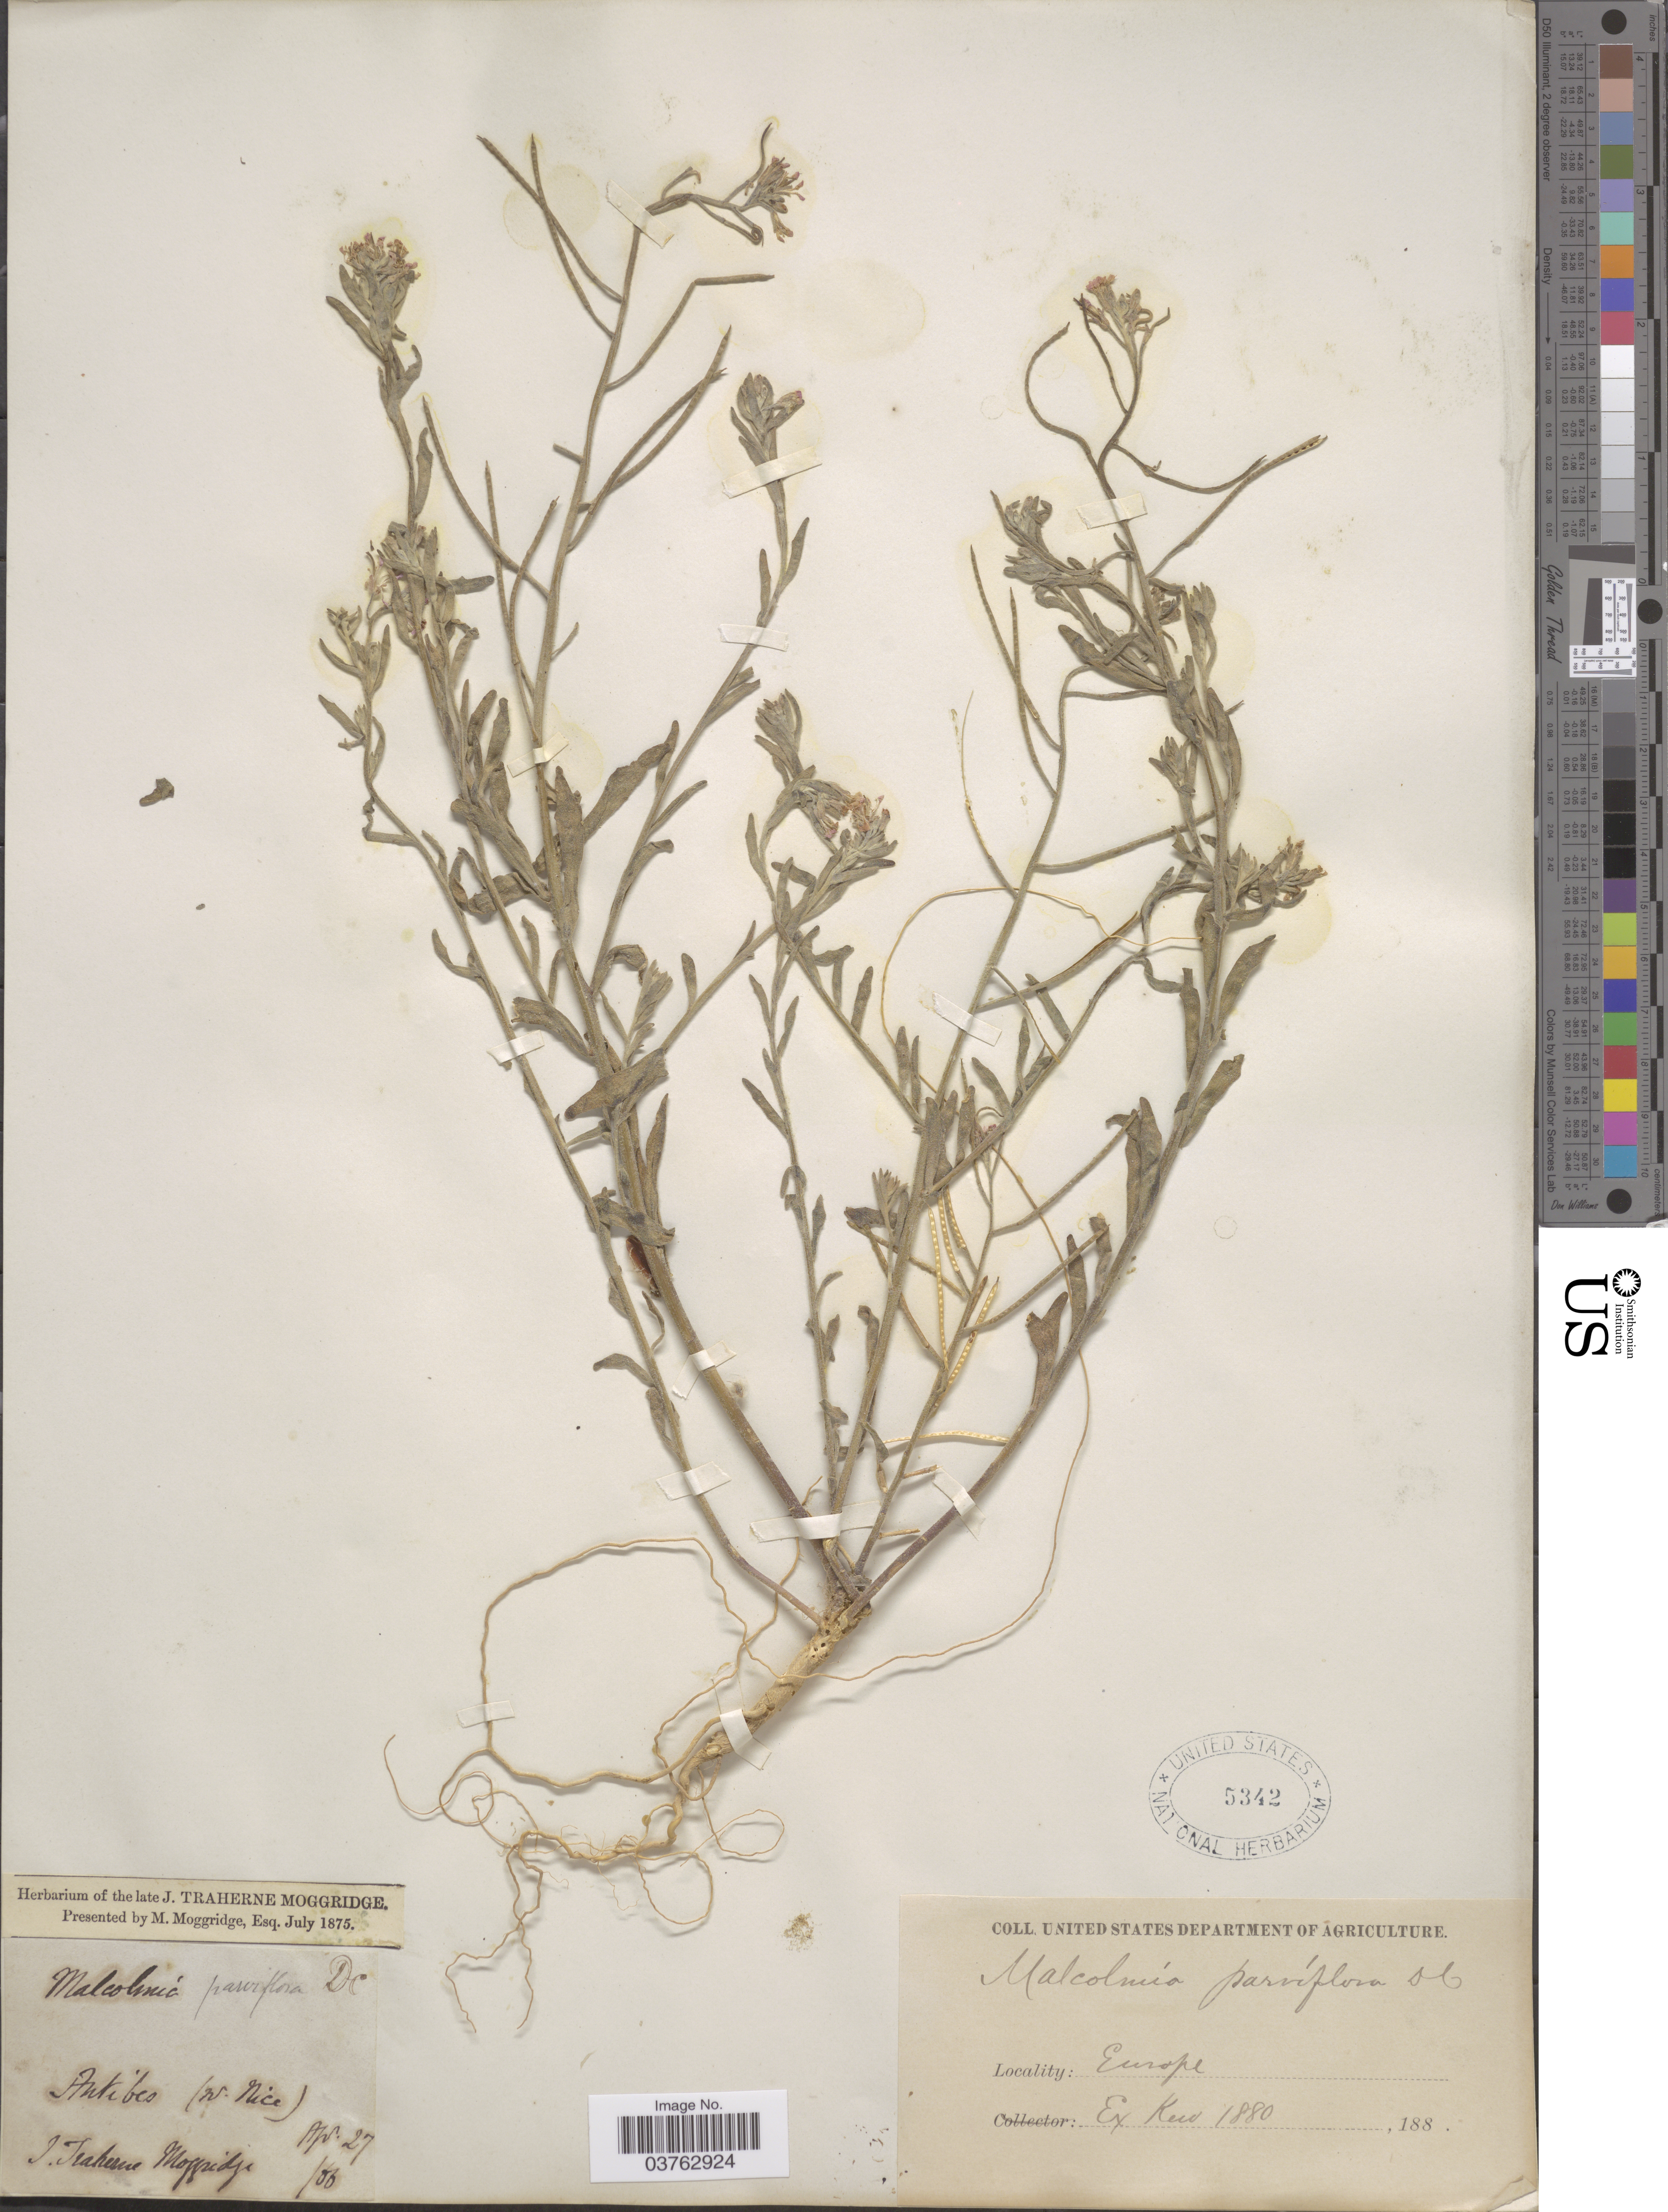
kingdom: Plantae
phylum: Tracheophyta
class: Magnoliopsida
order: Brassicales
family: Brassicaceae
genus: Malcolmia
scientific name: Malcolmia parviflora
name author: (DC.) DC.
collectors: J. T. Moggridge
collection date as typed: Transcribed d/m/y: 27/4/66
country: France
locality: Antibes (pr. Nice).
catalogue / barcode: US 5342